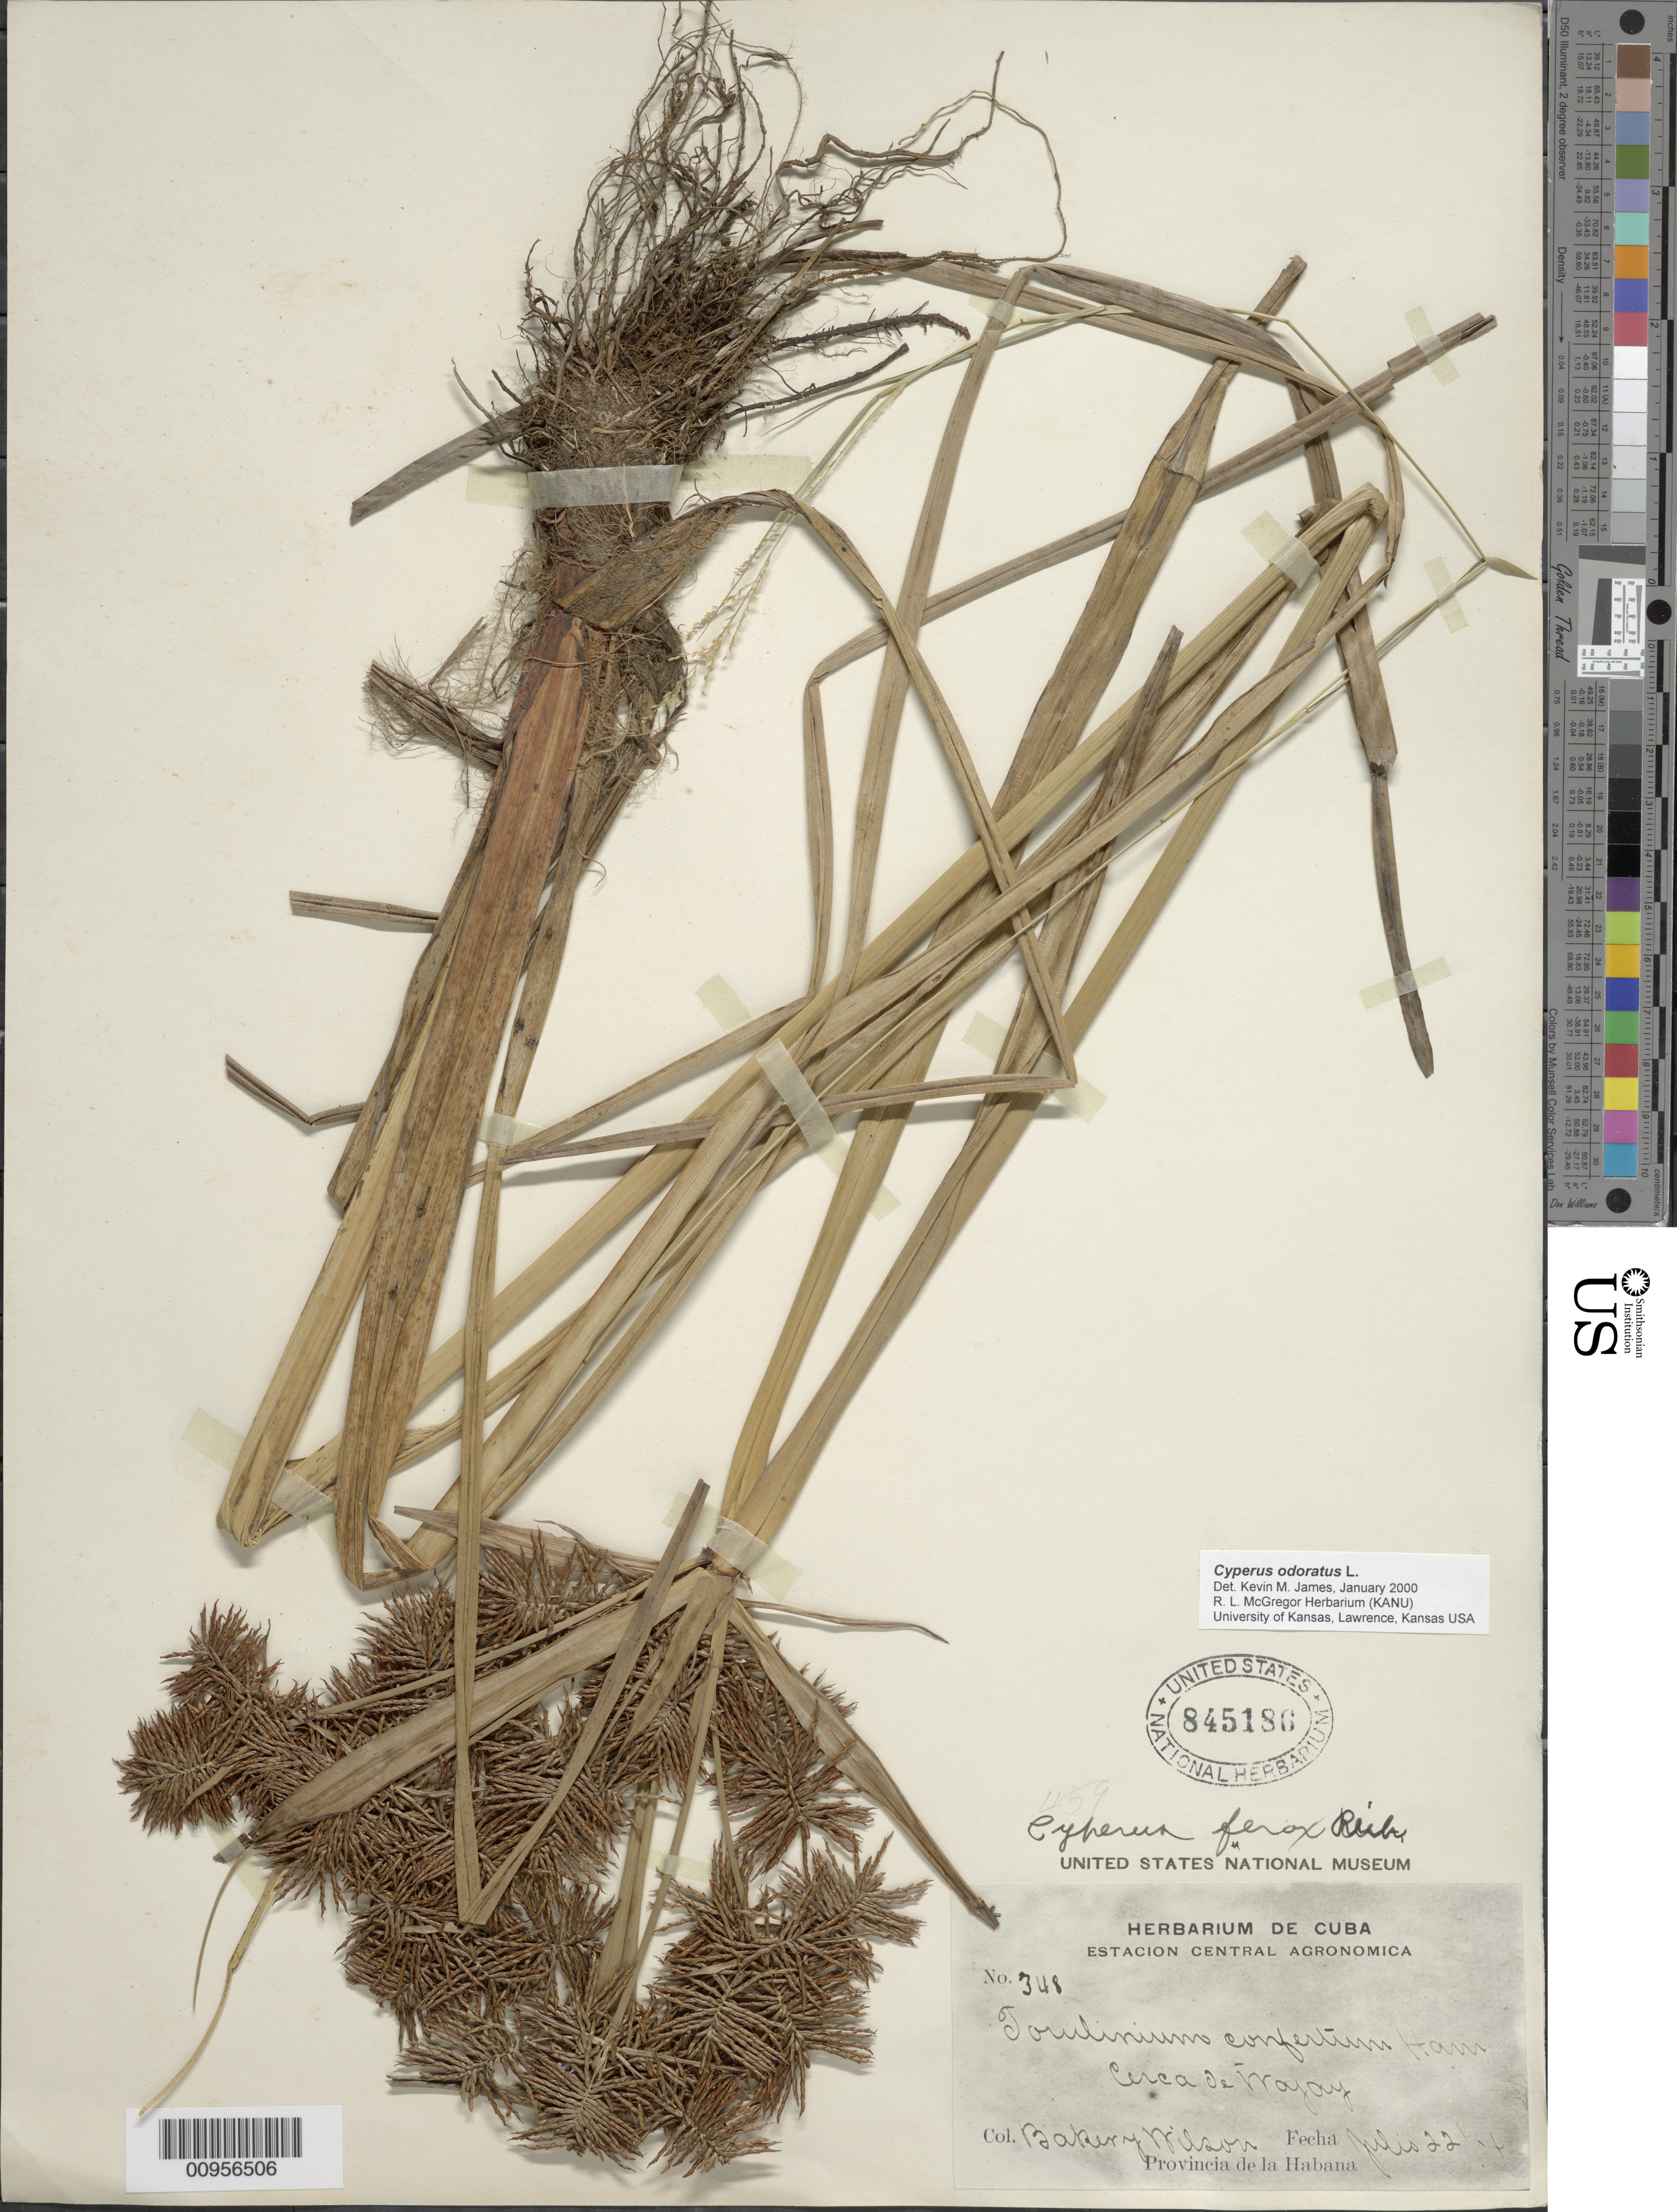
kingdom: Plantae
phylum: Tracheophyta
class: Liliopsida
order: Poales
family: Cyperaceae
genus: Cyperus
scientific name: Cyperus odoratus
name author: L.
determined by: James, K. M.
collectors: C. F. Baker & -- Wilson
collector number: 348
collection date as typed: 22 Jul 1904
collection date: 1904-07-22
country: Cuba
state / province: La Habana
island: Cuba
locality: Cerca de Wajay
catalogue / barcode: US 845186